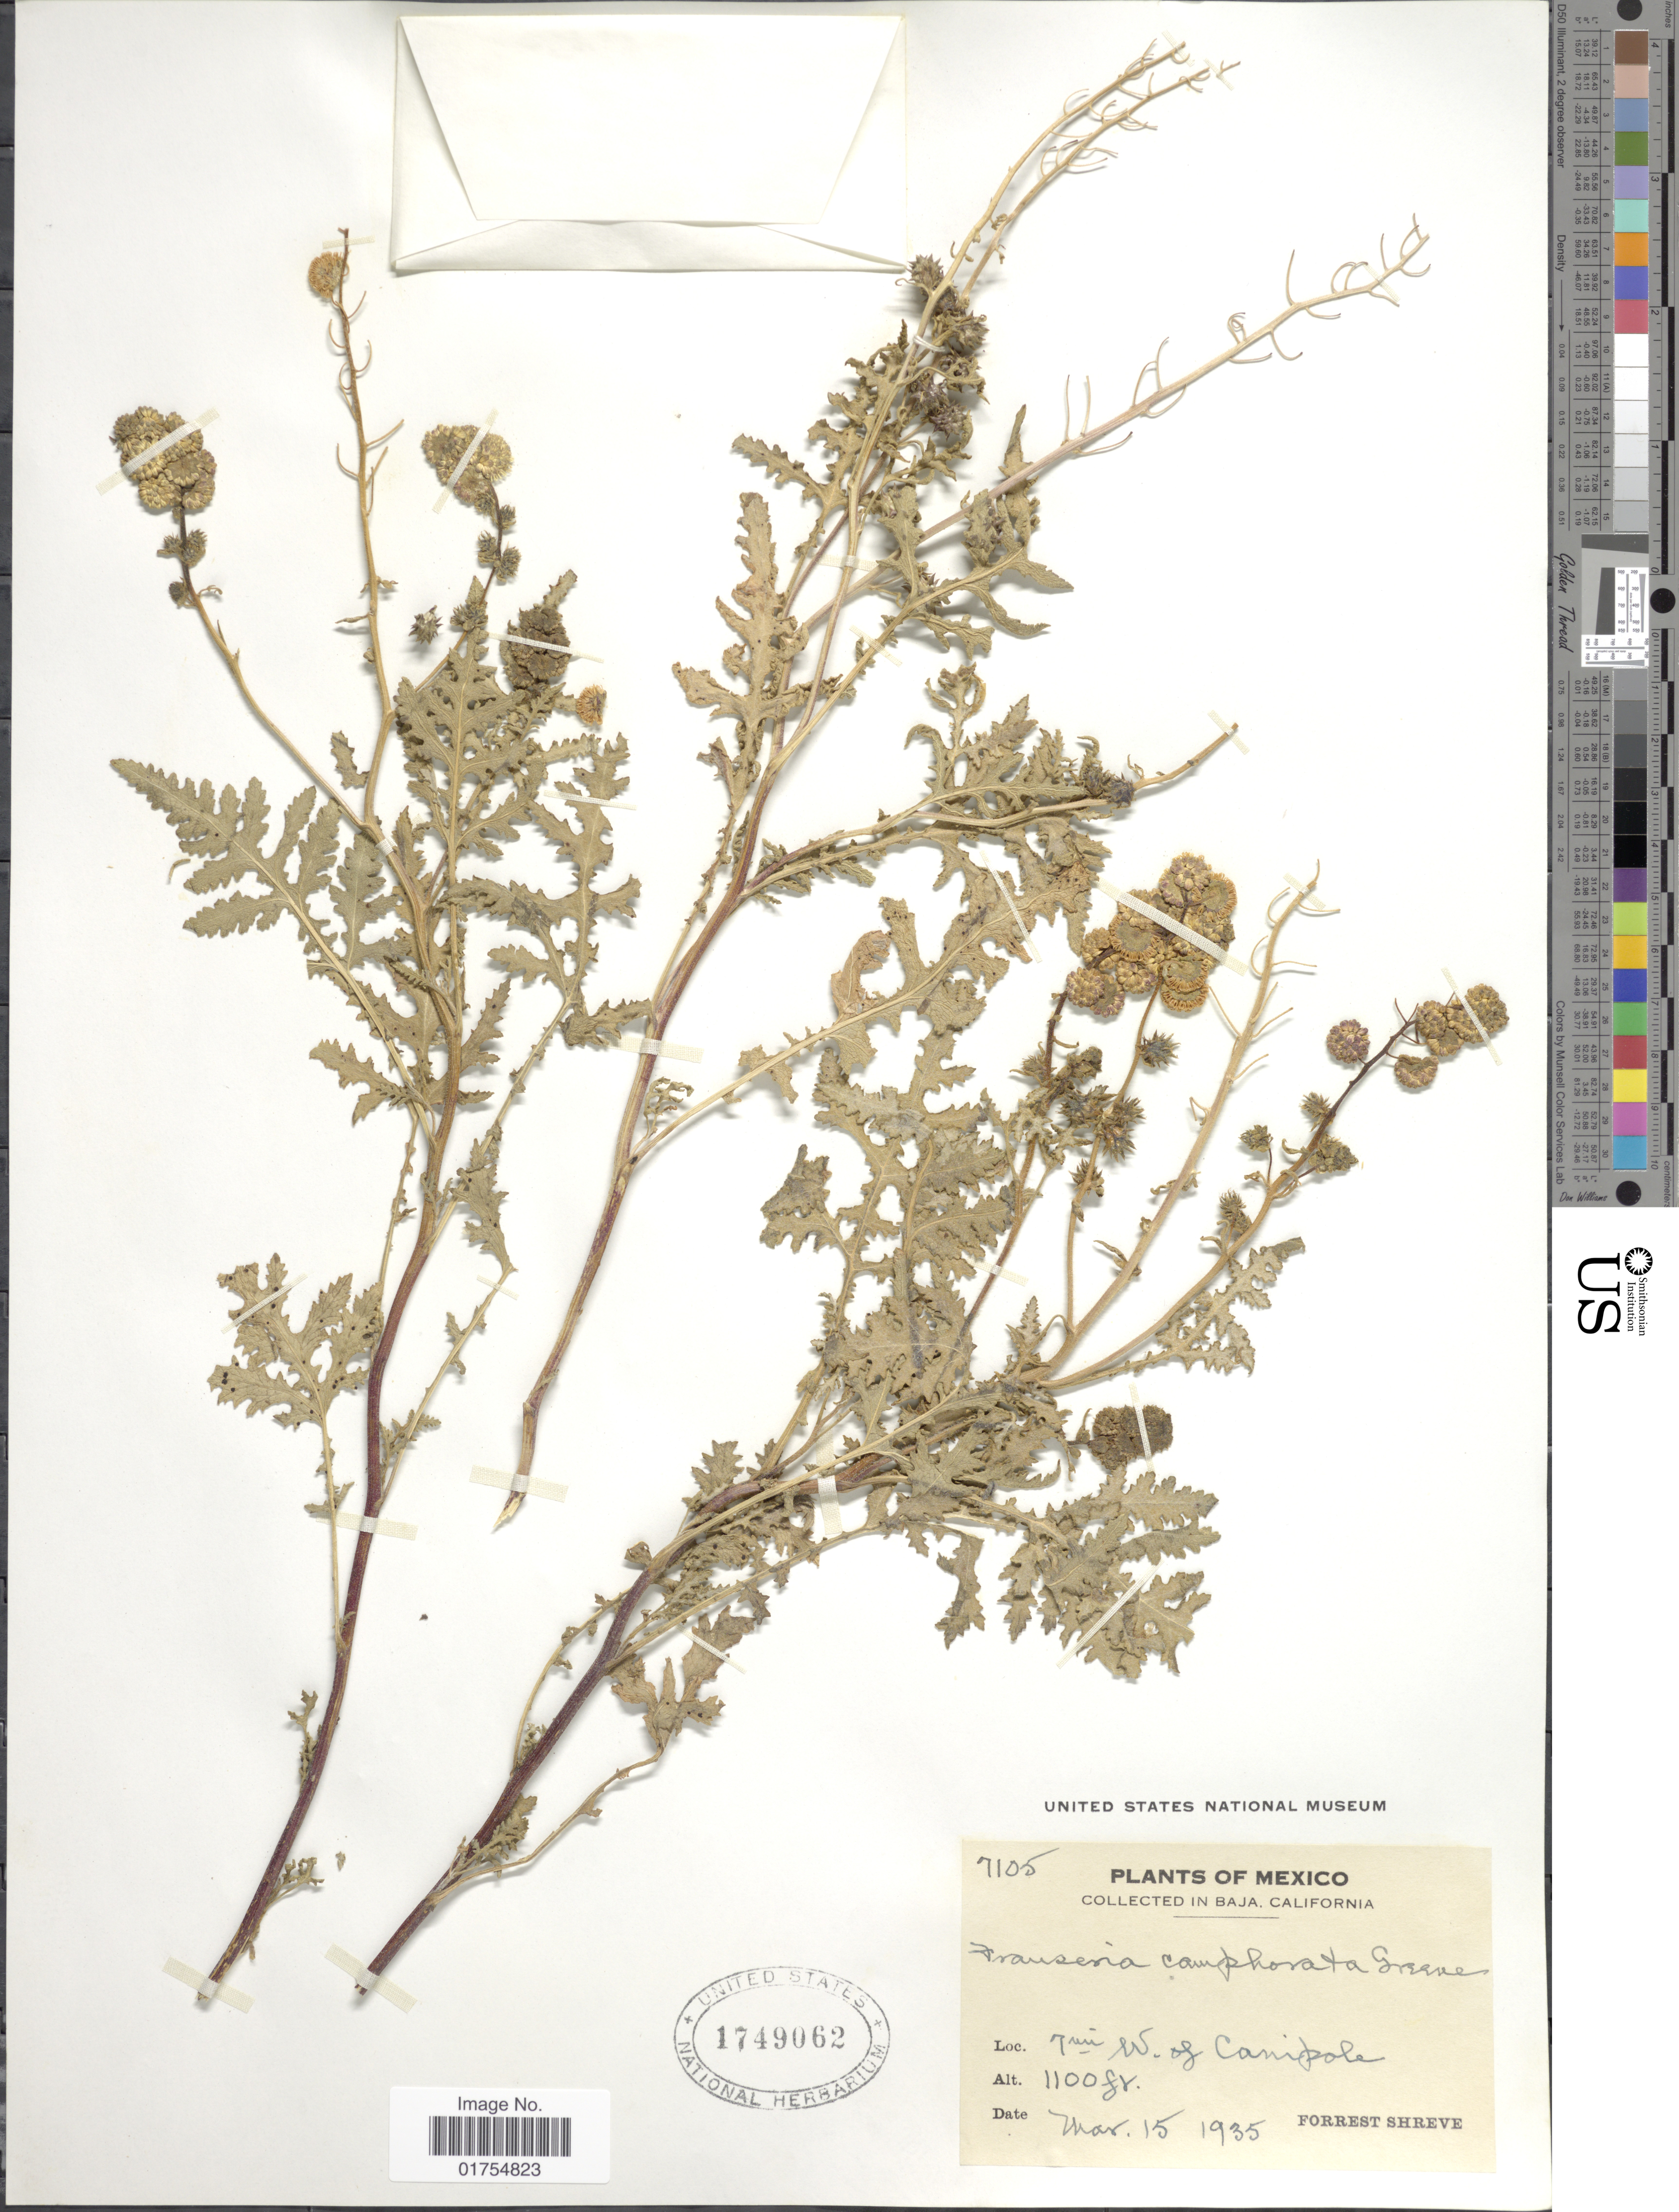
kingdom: Plantae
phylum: Tracheophyta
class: Magnoliopsida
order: Asterales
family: Asteraceae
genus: Franseria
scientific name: Franseria camphorata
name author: Greene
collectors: F. Shreve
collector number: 7105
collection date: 1935-03-15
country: Mexico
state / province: Baja California Sur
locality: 7 mi W of Canipole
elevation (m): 335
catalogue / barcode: US 1749062